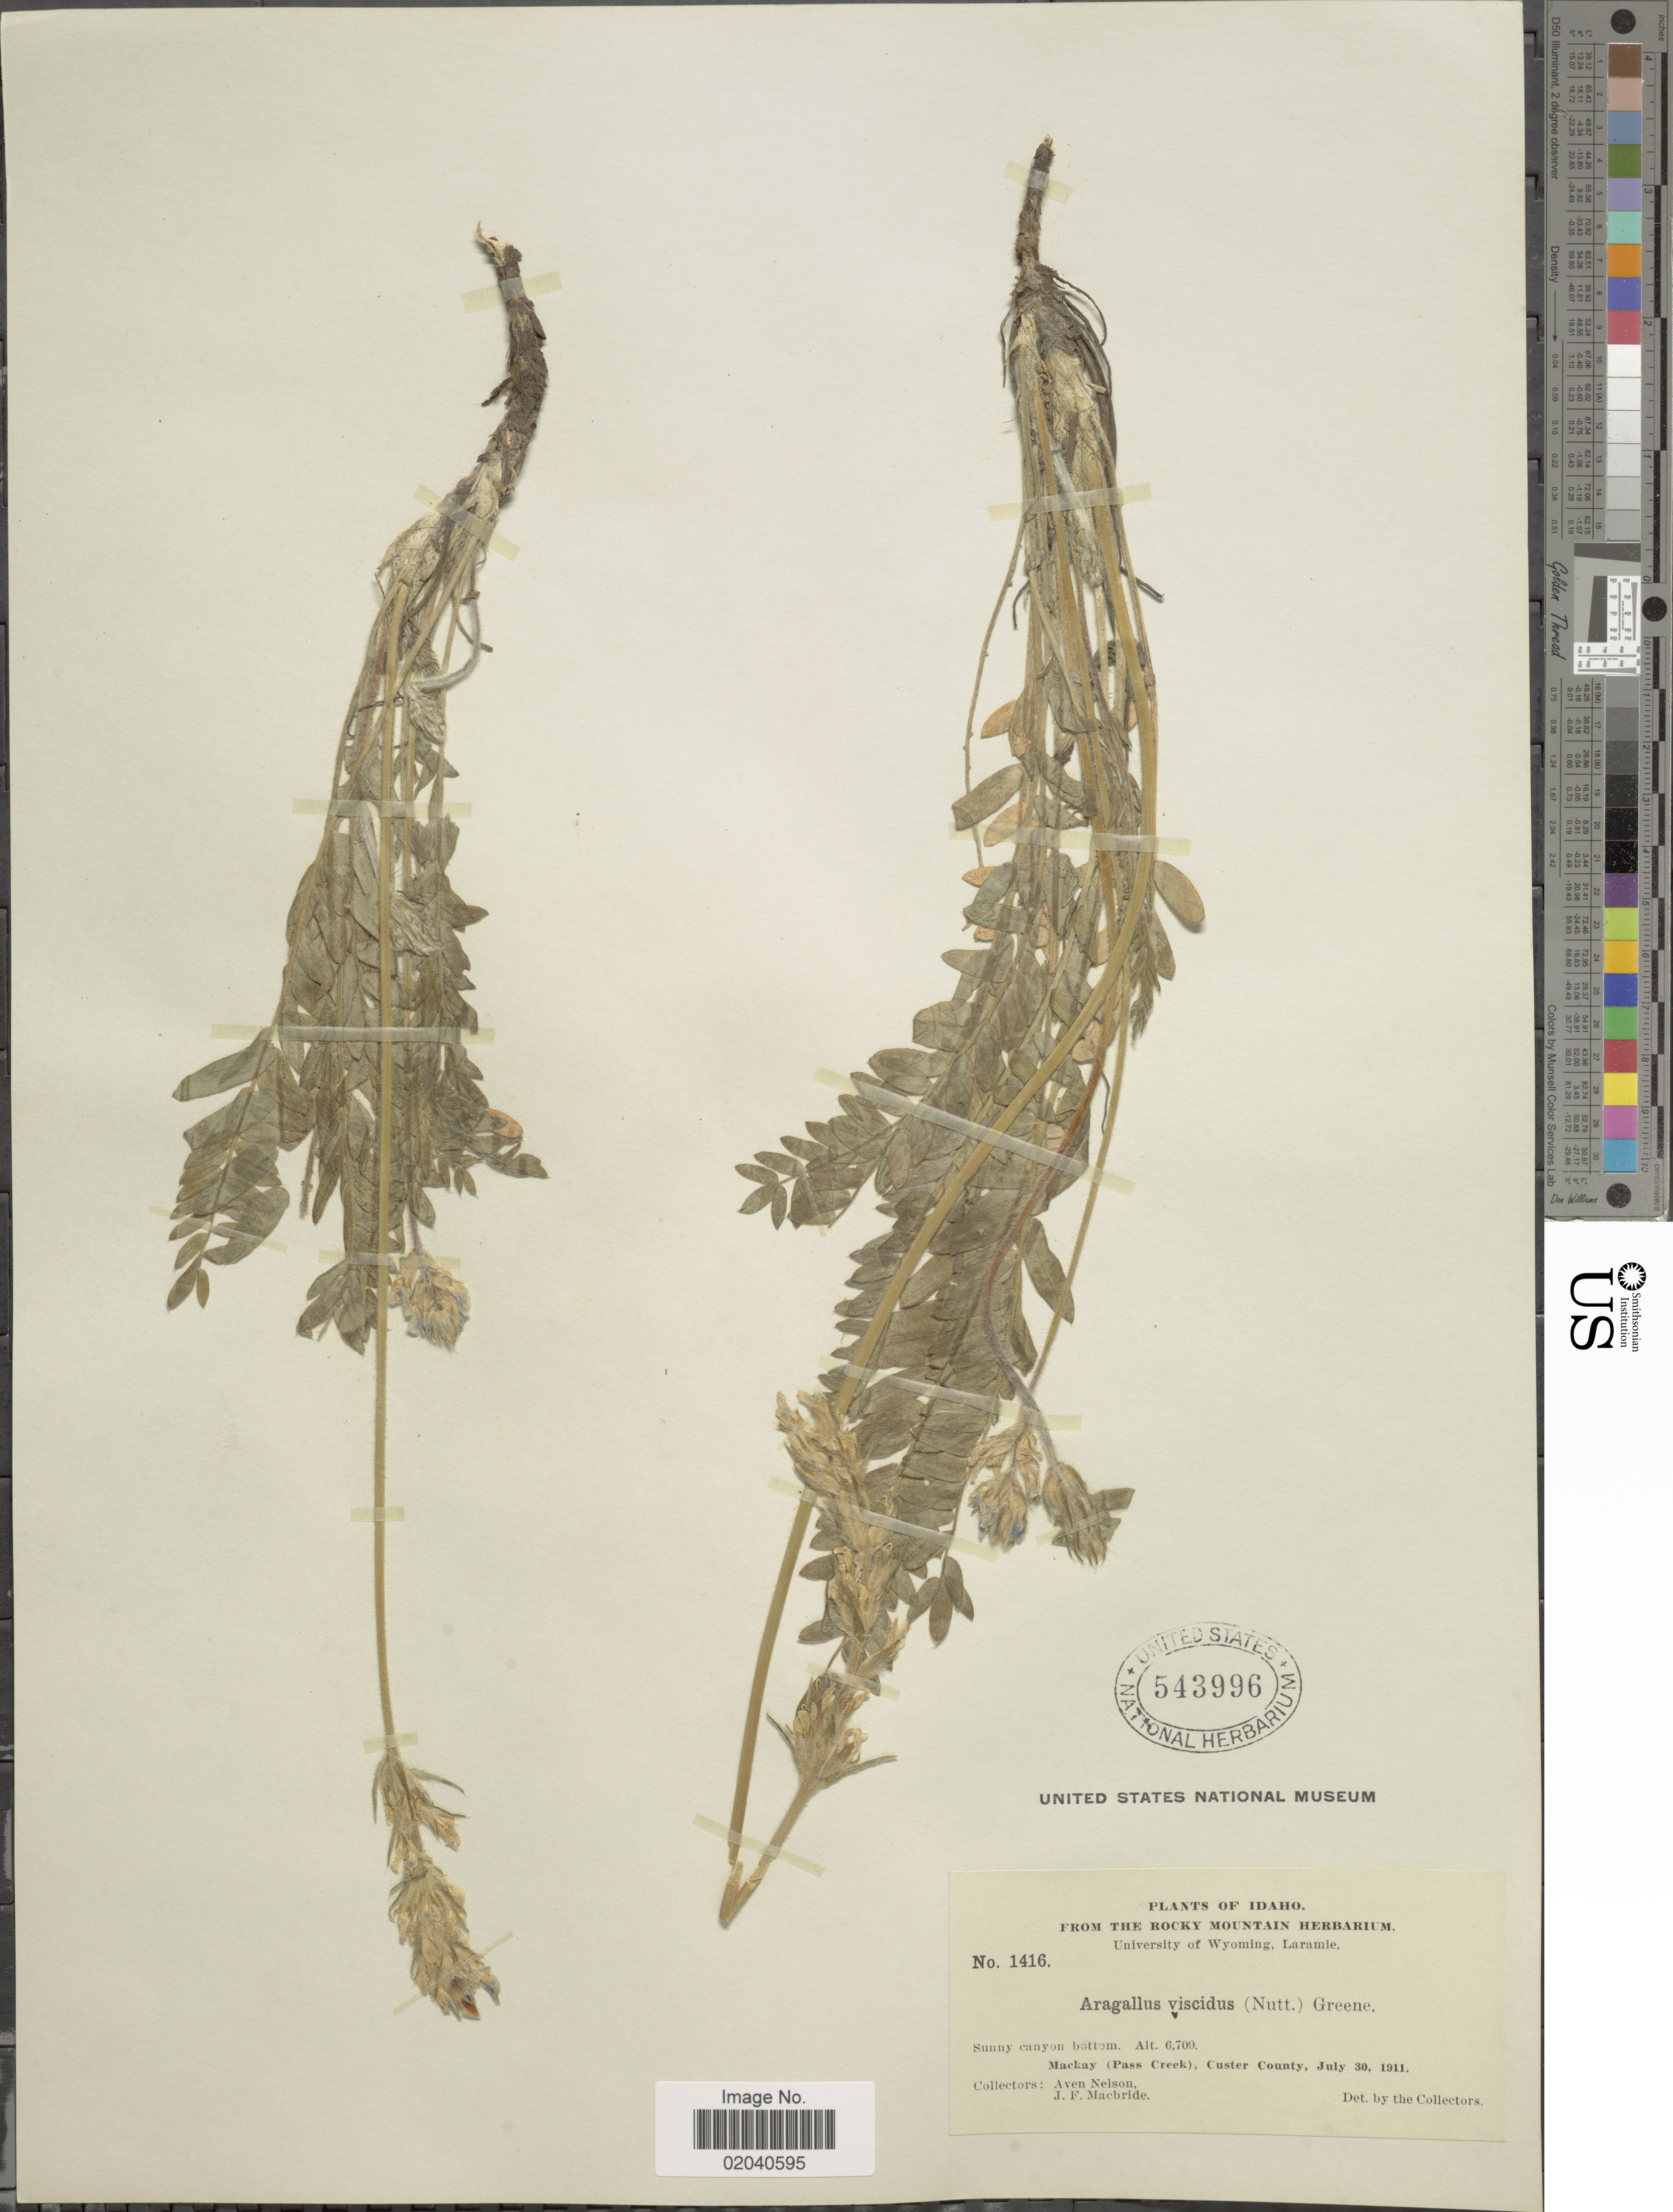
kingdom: Plantae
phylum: Tracheophyta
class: Magnoliopsida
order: Fabales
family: Fabaceae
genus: Oxytropis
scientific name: Oxytropis viscida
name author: Nutt.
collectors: A. Nelson & J. F. Macbride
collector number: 1416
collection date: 1911-07-30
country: United States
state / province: Idaho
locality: Sunny Canyon bottom, Mackay (Pass Creek), Custer County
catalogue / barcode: US 543996